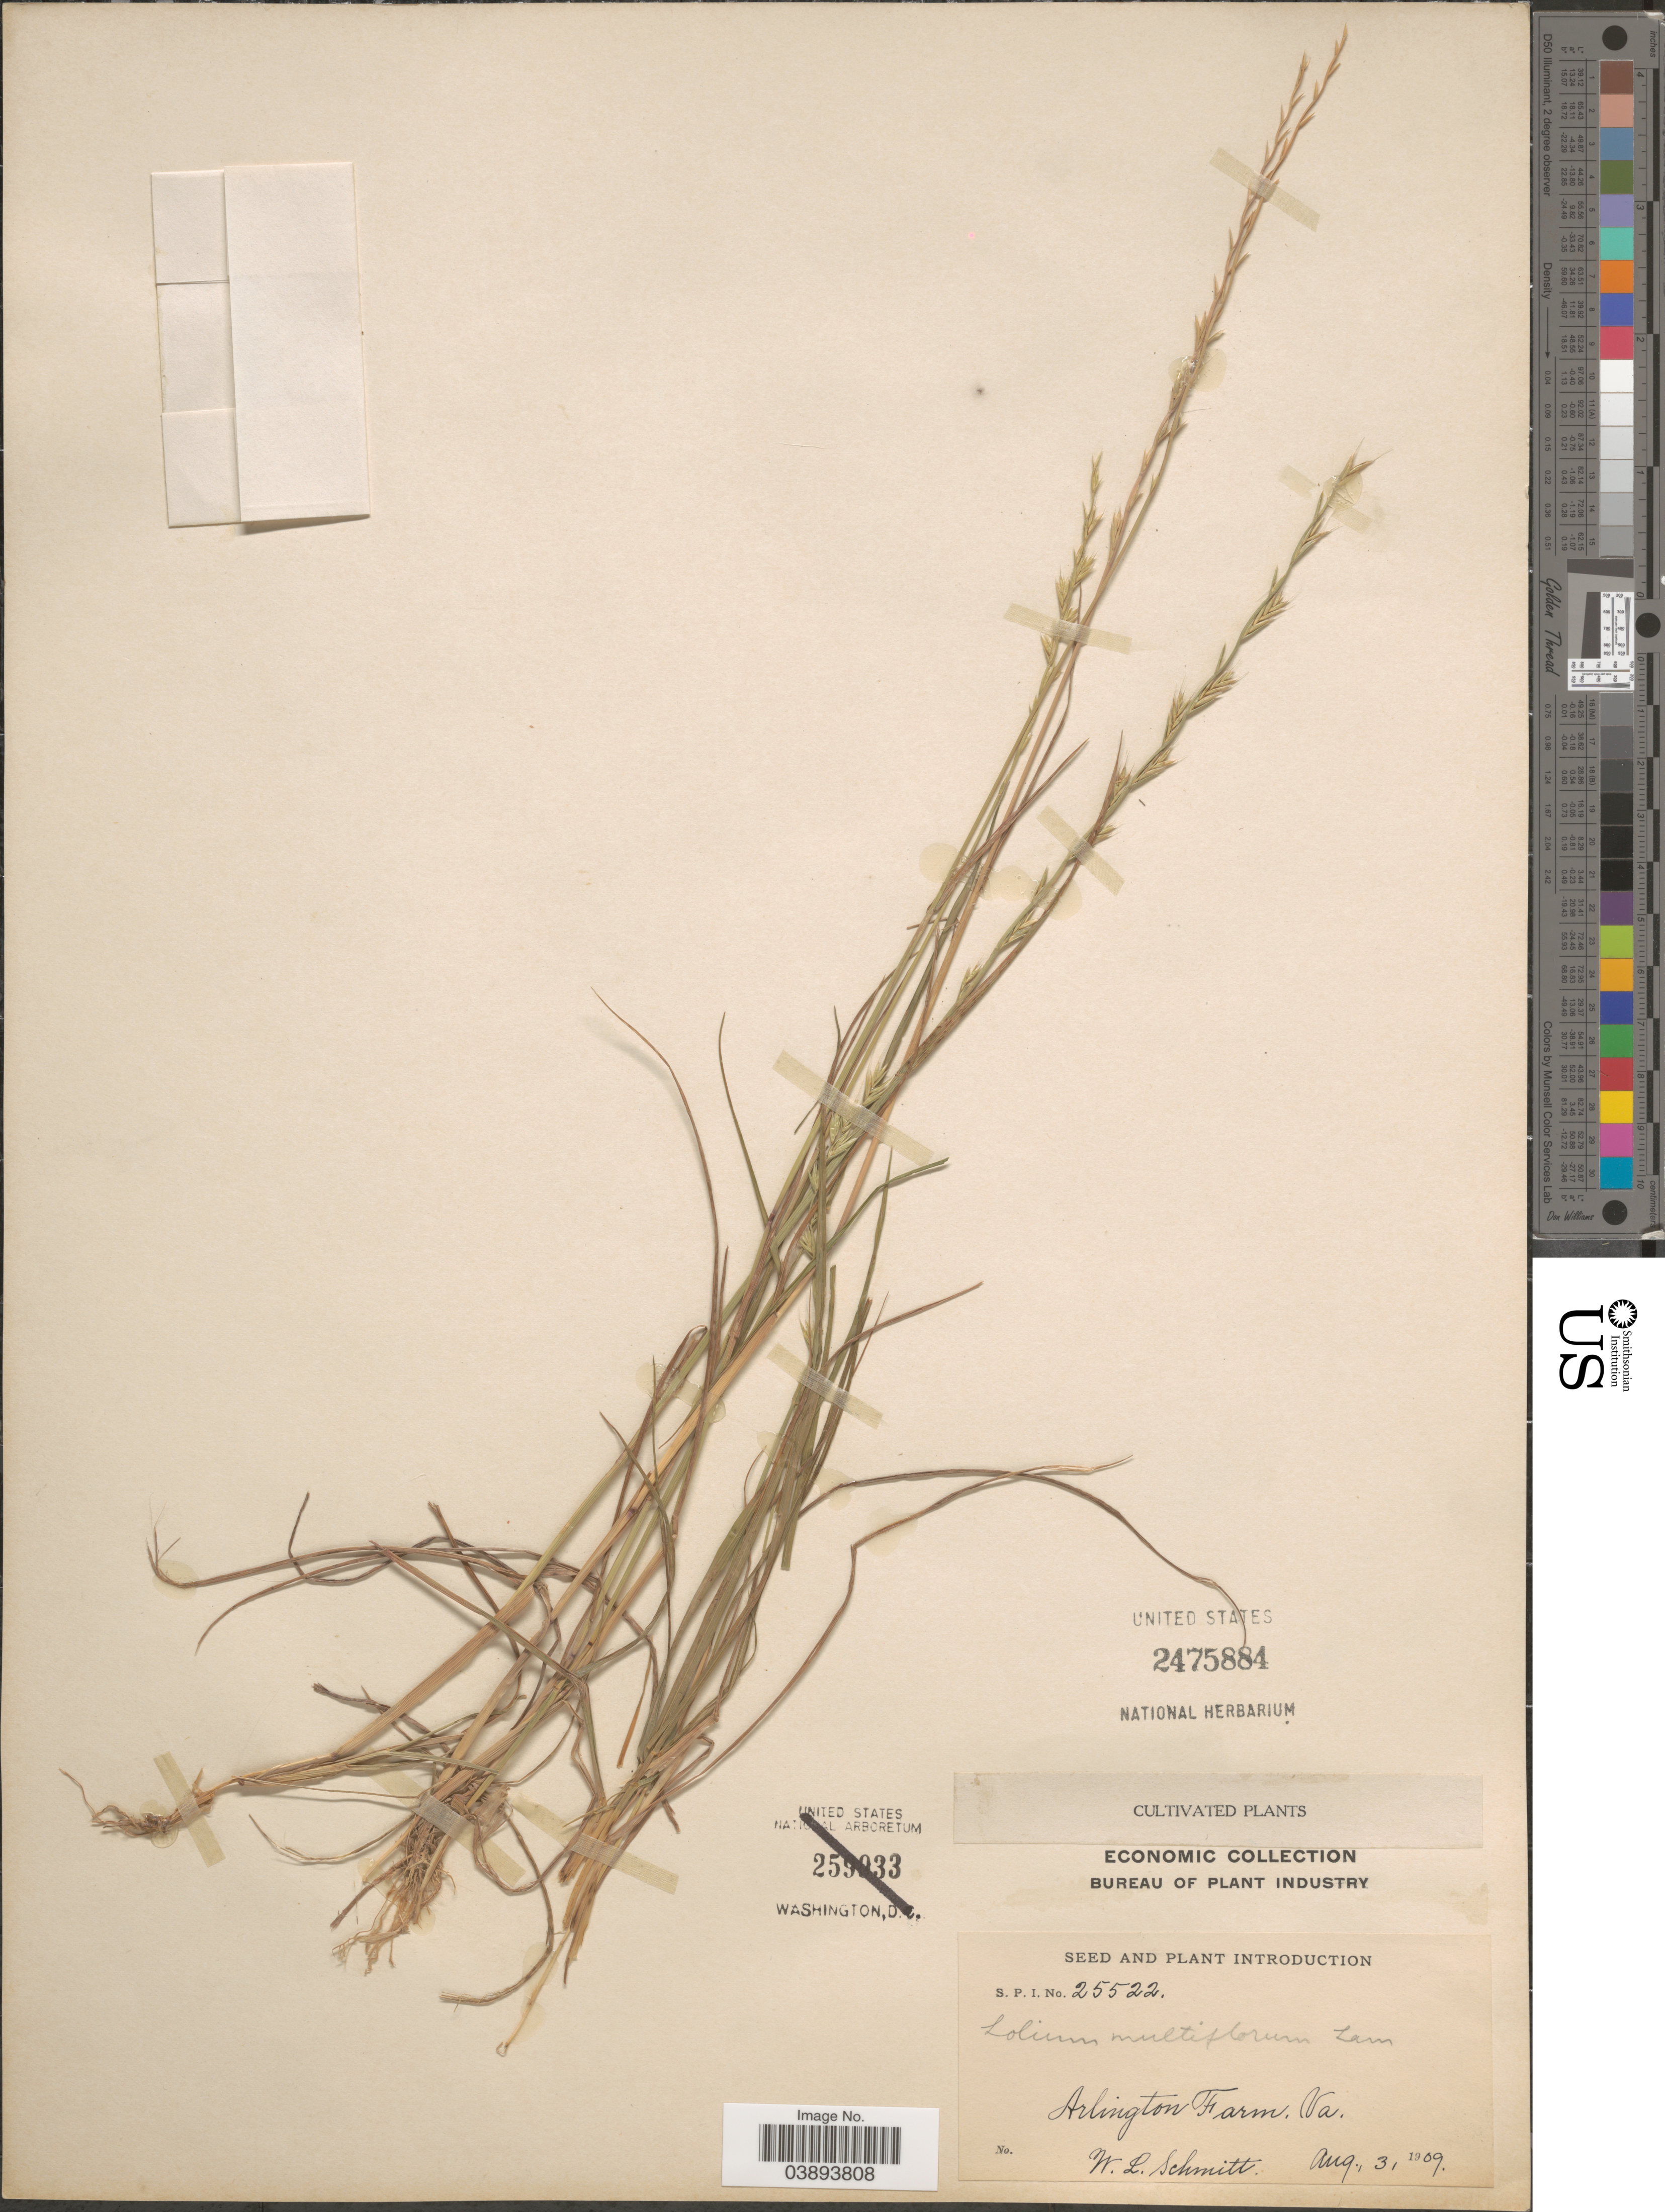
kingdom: Plantae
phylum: Tracheophyta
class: Liliopsida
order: Poales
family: Poaceae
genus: Lolium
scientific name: Lolium multiflorum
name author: Lam.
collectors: W. L. Schmitt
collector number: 25522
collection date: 1909-08-03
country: United States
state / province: Virginia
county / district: Arlington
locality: Arlington Farm.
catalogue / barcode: US 2475884